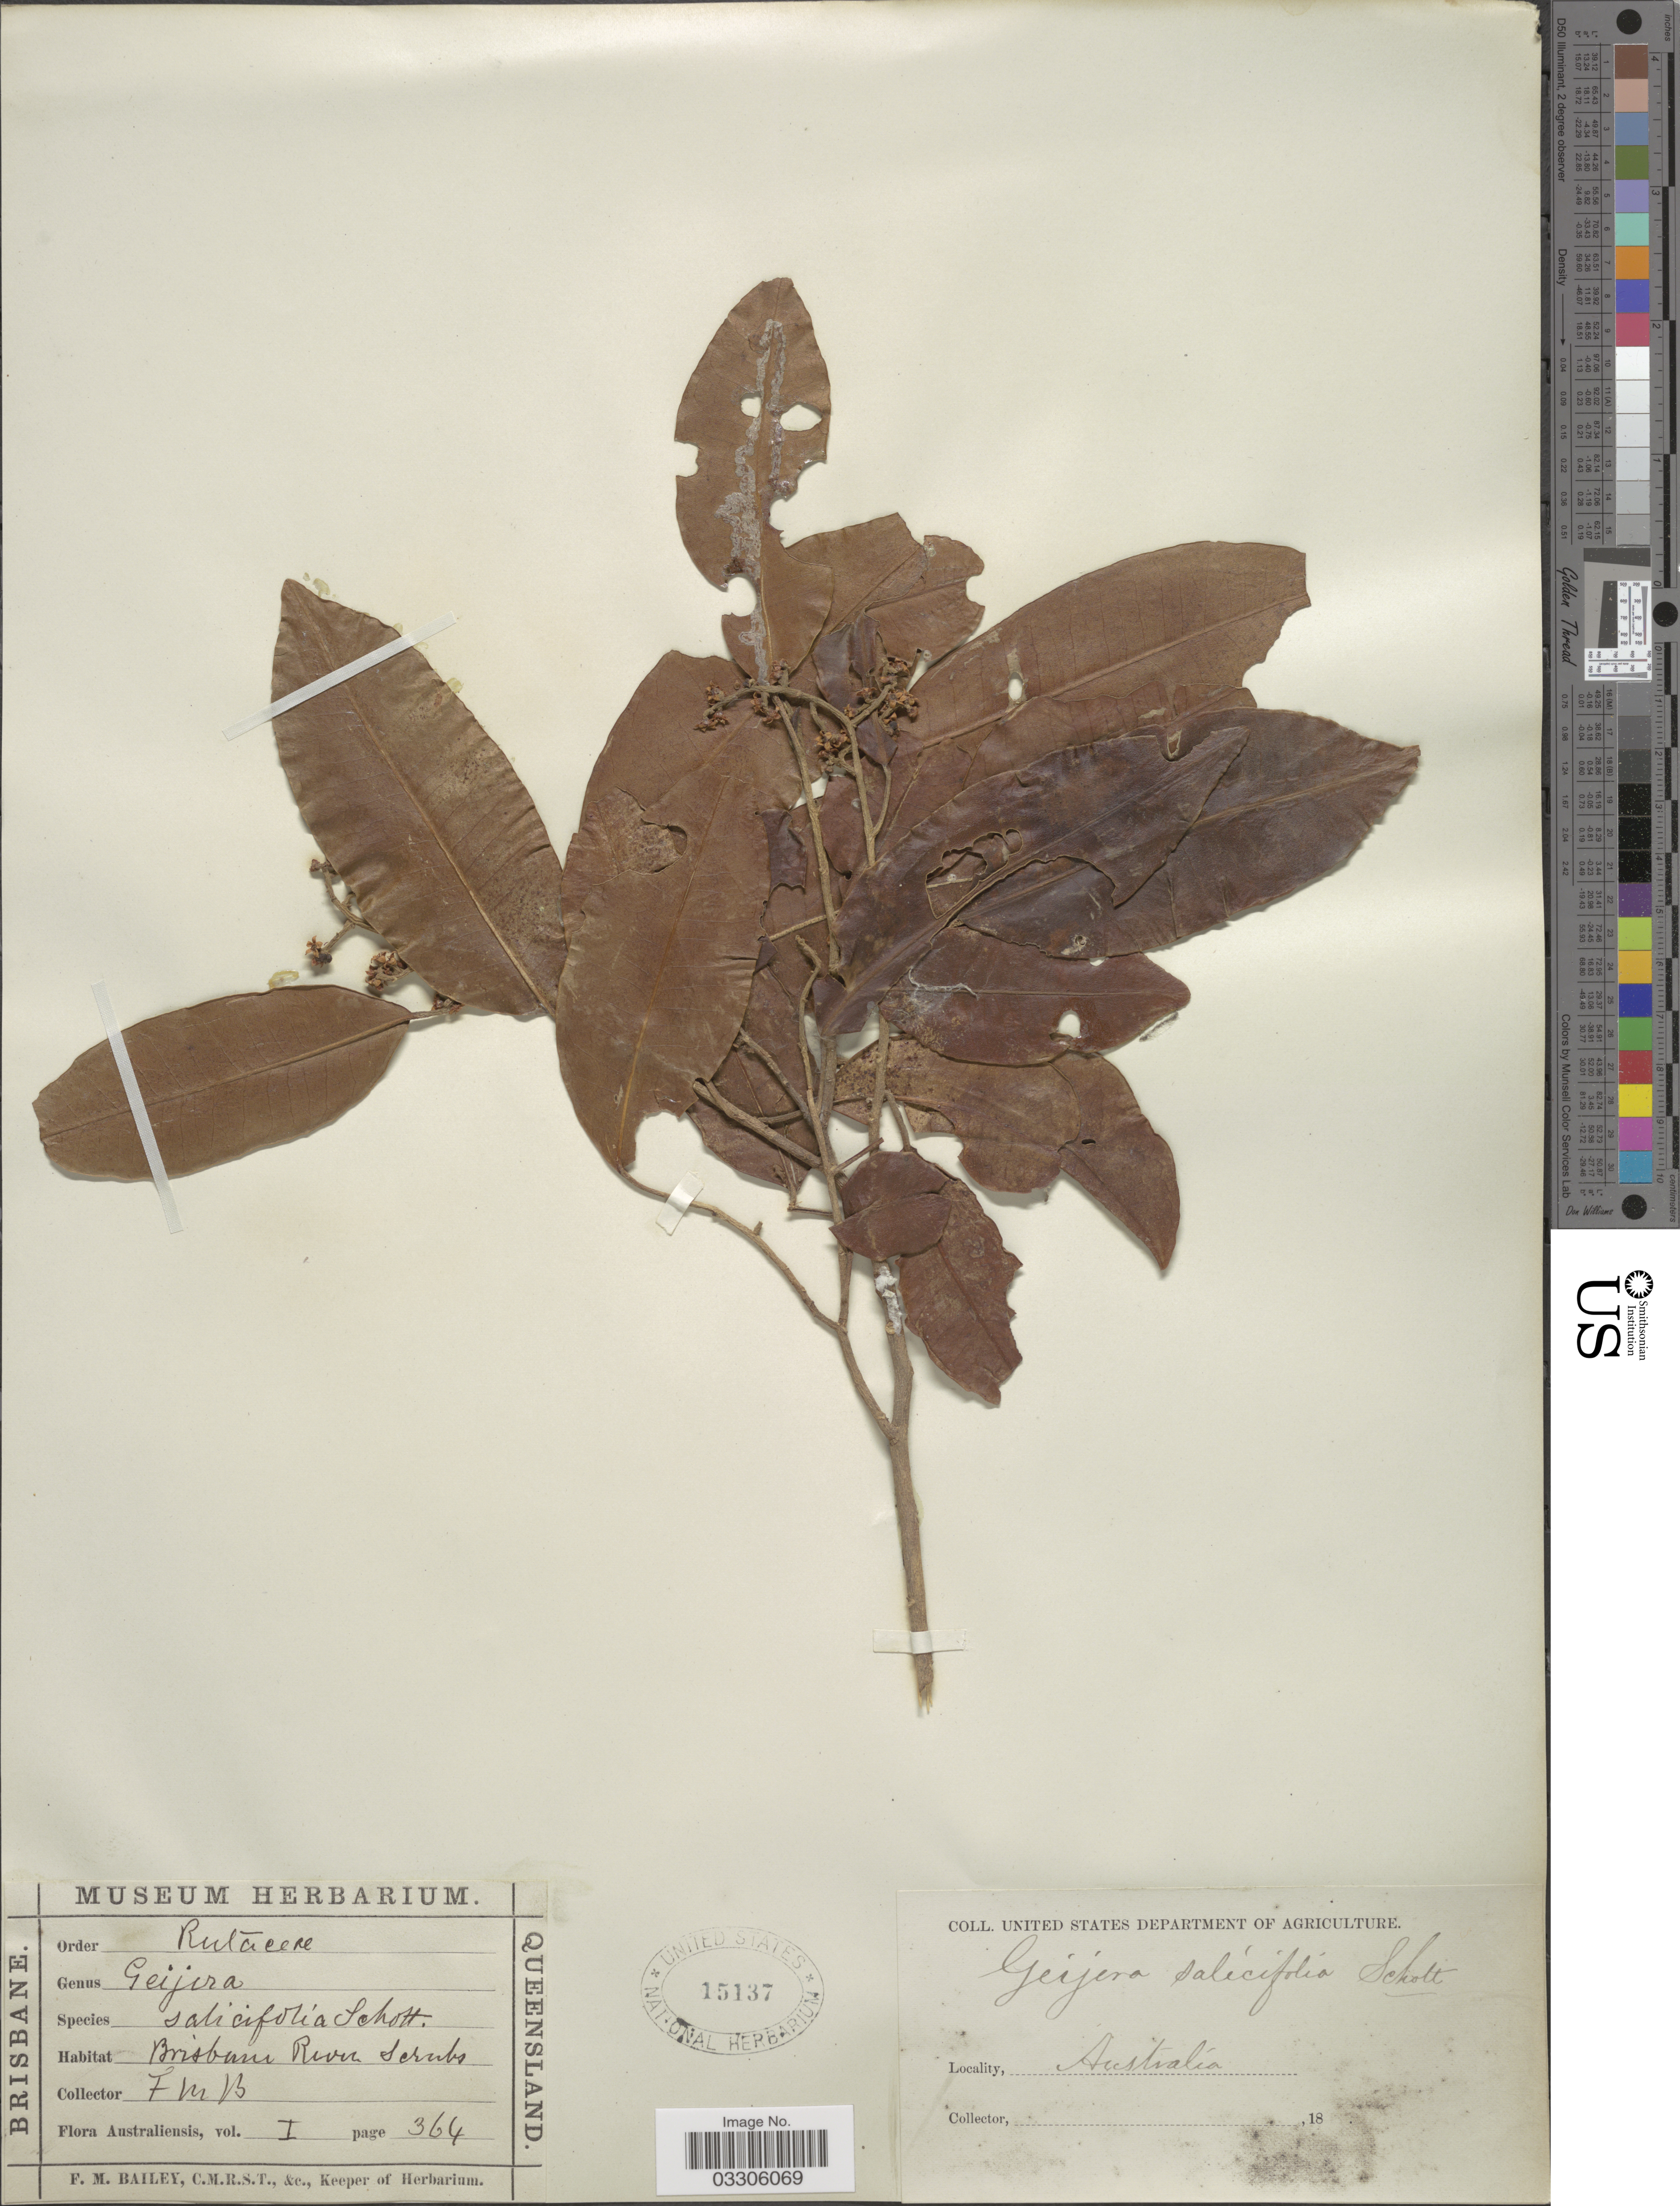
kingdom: Plantae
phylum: Tracheophyta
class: Magnoliopsida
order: Sapindales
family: Rutaceae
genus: Geijera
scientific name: Geijera salicifolia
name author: Schott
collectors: F. M. Bailey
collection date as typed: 18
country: Australia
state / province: Queensland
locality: Brisbane River scrubs.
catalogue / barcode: US 15137